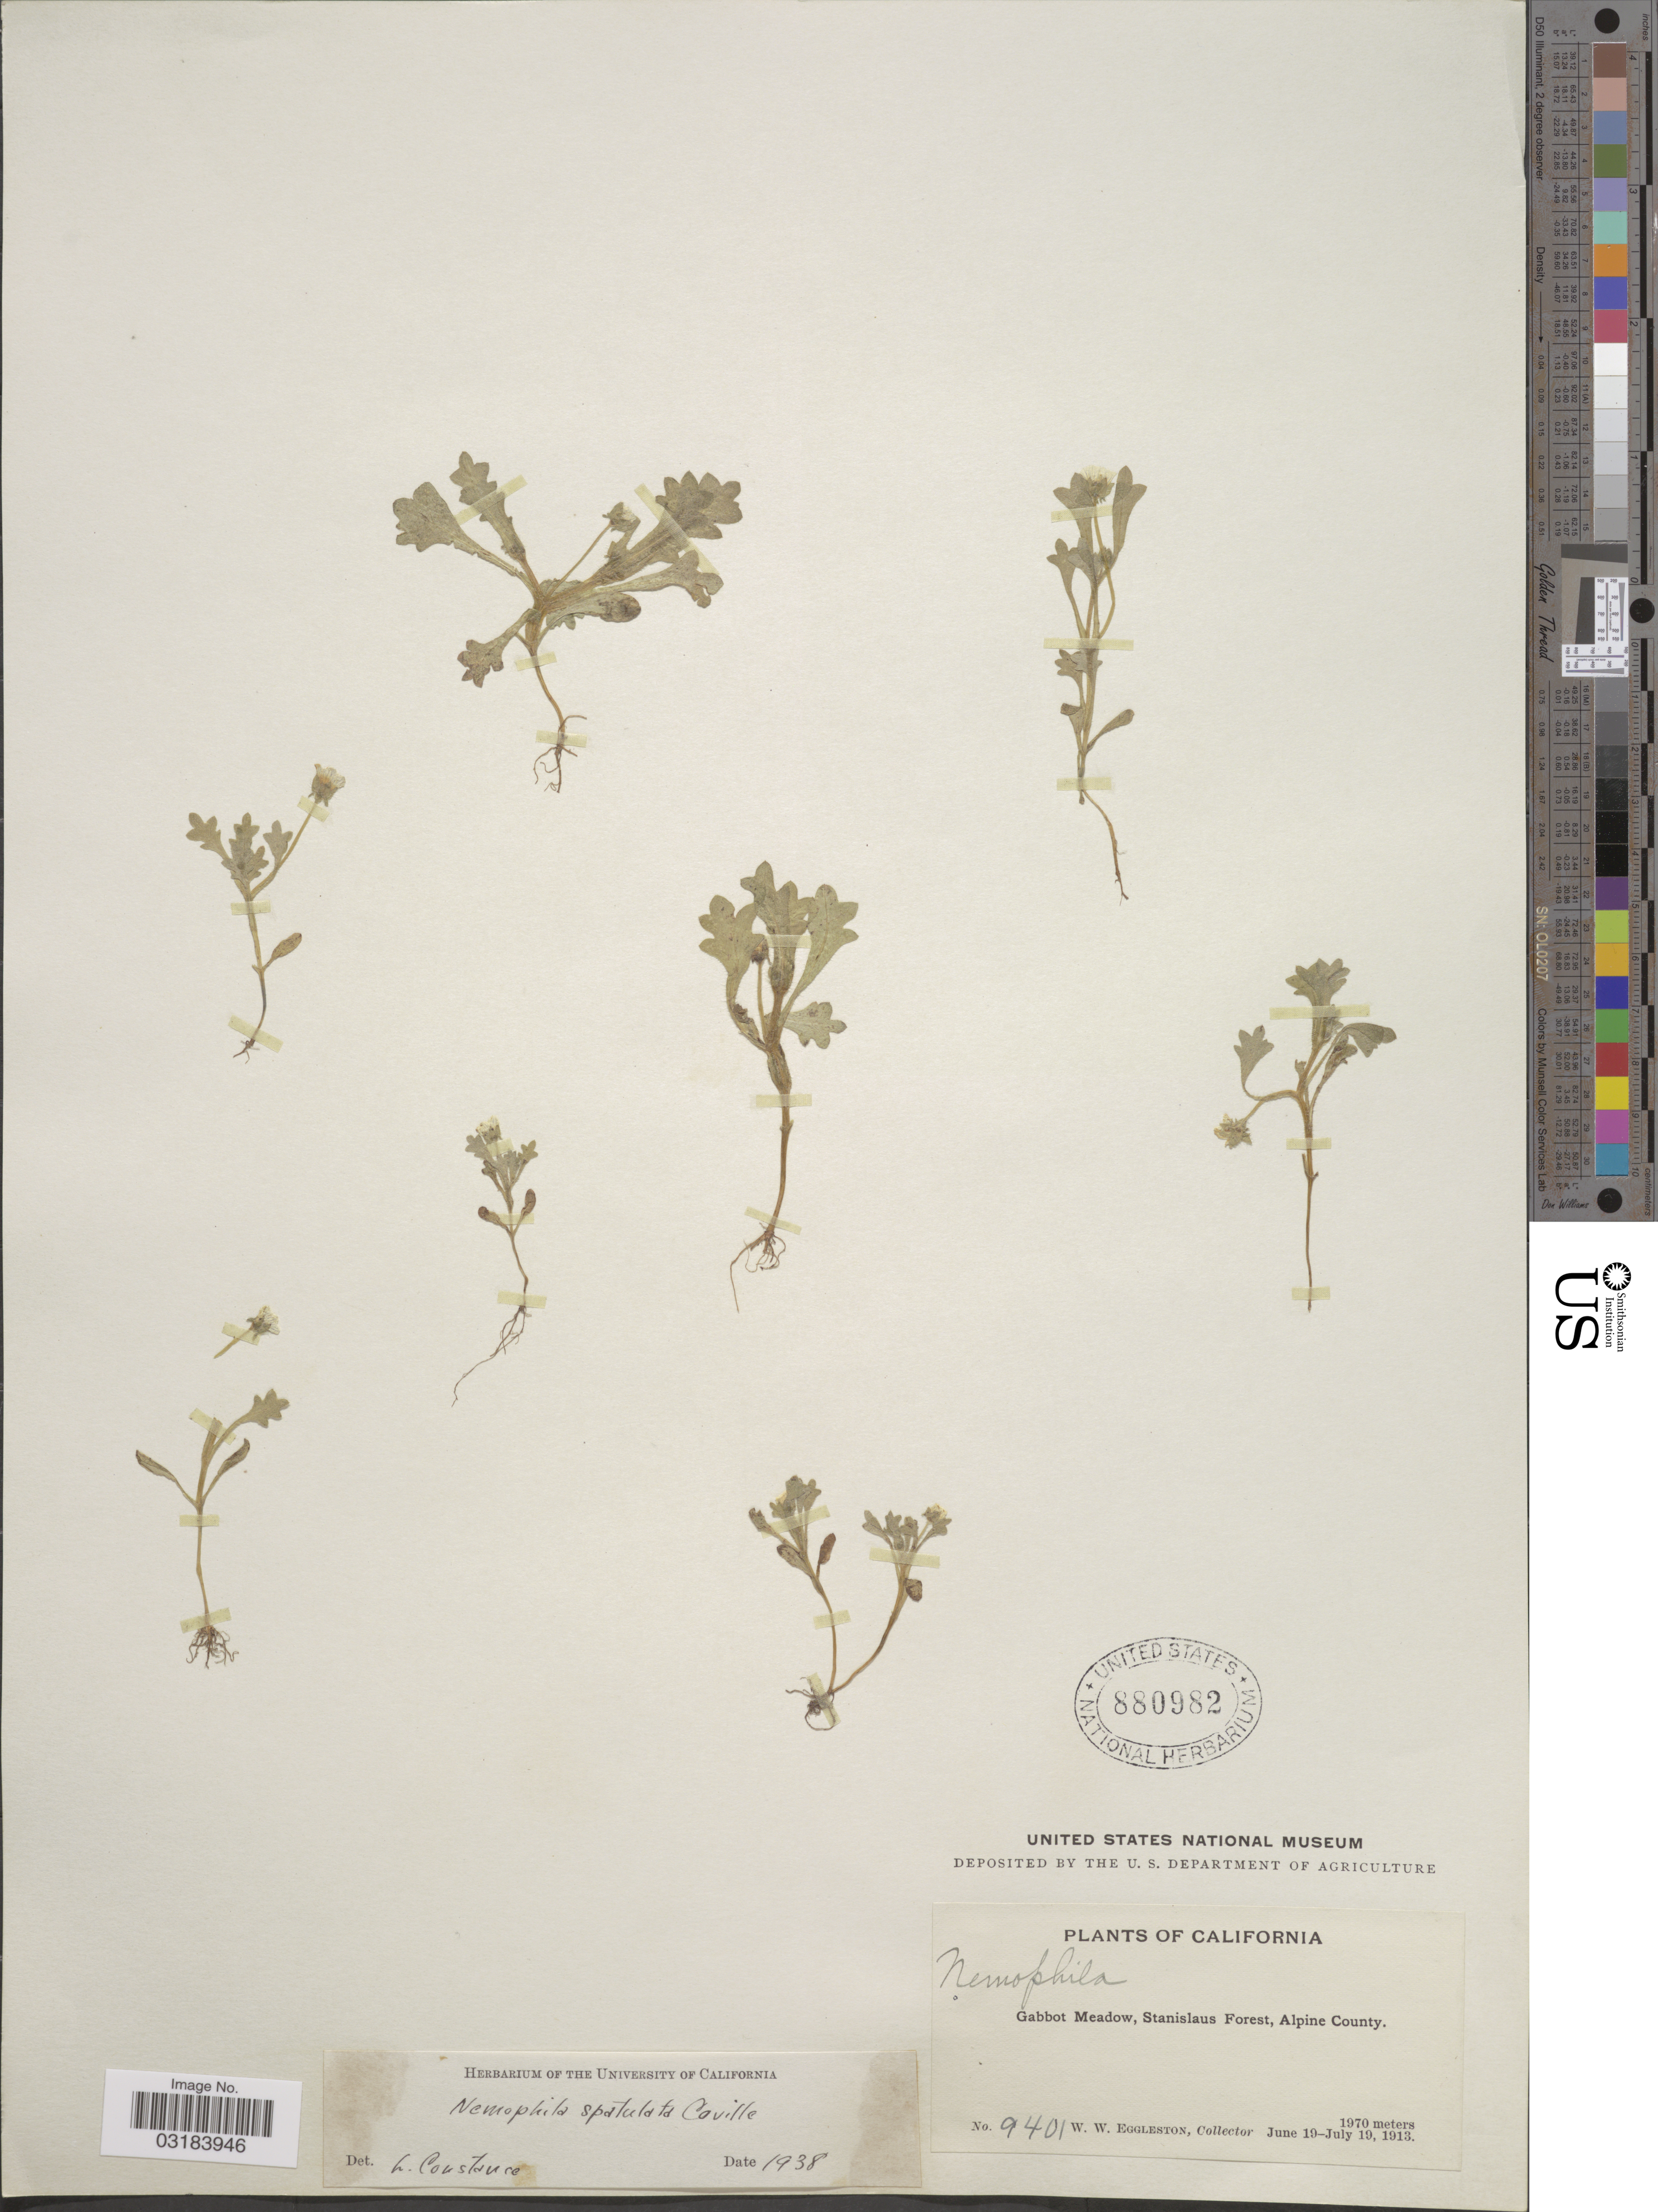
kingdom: Plantae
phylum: Tracheophyta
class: Magnoliopsida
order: Boraginales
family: Hydrophyllaceae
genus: Nemophila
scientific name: Nemophila spatulata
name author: Coville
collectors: W. W. Eggleston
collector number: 9401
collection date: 1913-06-19/1913-07-17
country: United States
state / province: California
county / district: Alpine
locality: Gabbot Meadow, Stanislaus Forest, Alpine County.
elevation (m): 1970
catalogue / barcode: US 880982